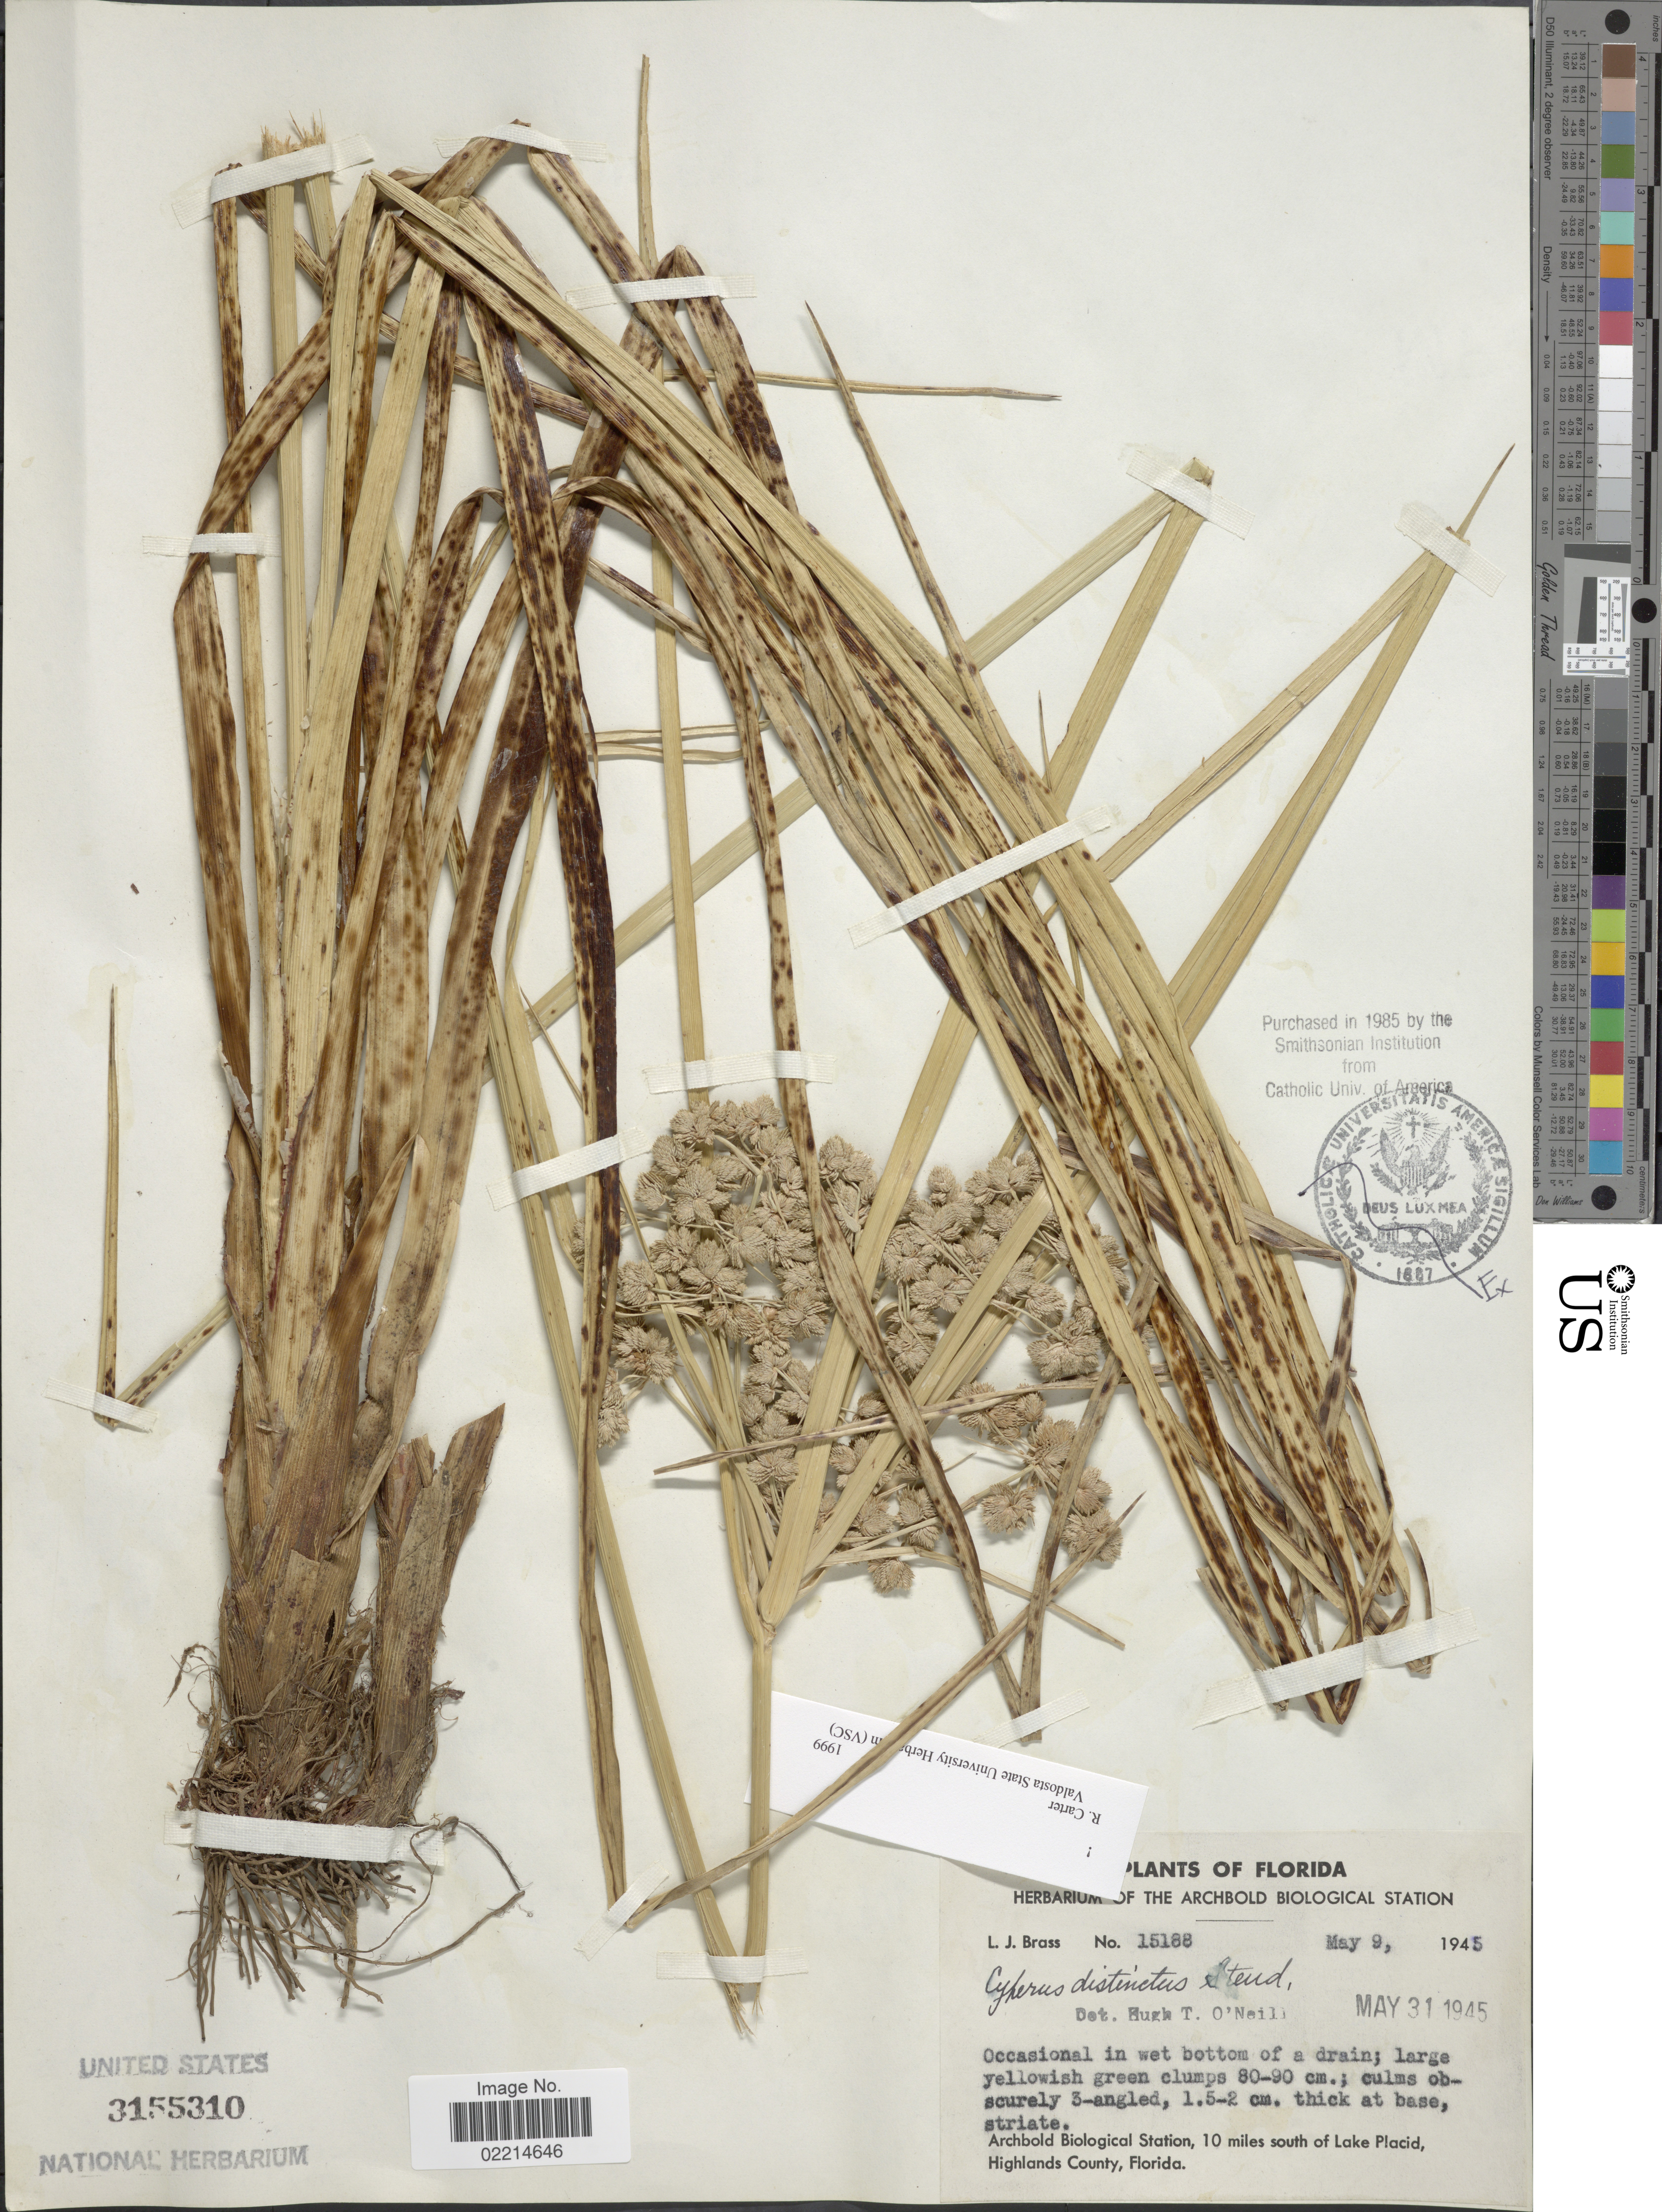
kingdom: Plantae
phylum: Tracheophyta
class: Liliopsida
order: Poales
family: Cyperaceae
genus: Cyperus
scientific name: Cyperus distinctus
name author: Steud.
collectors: L. J. Brass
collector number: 15188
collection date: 1945-05-09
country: United States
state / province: Florida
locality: Archbold Biological Station, 10 miles south of Lake Placid, Highlands County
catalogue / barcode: US 3155310